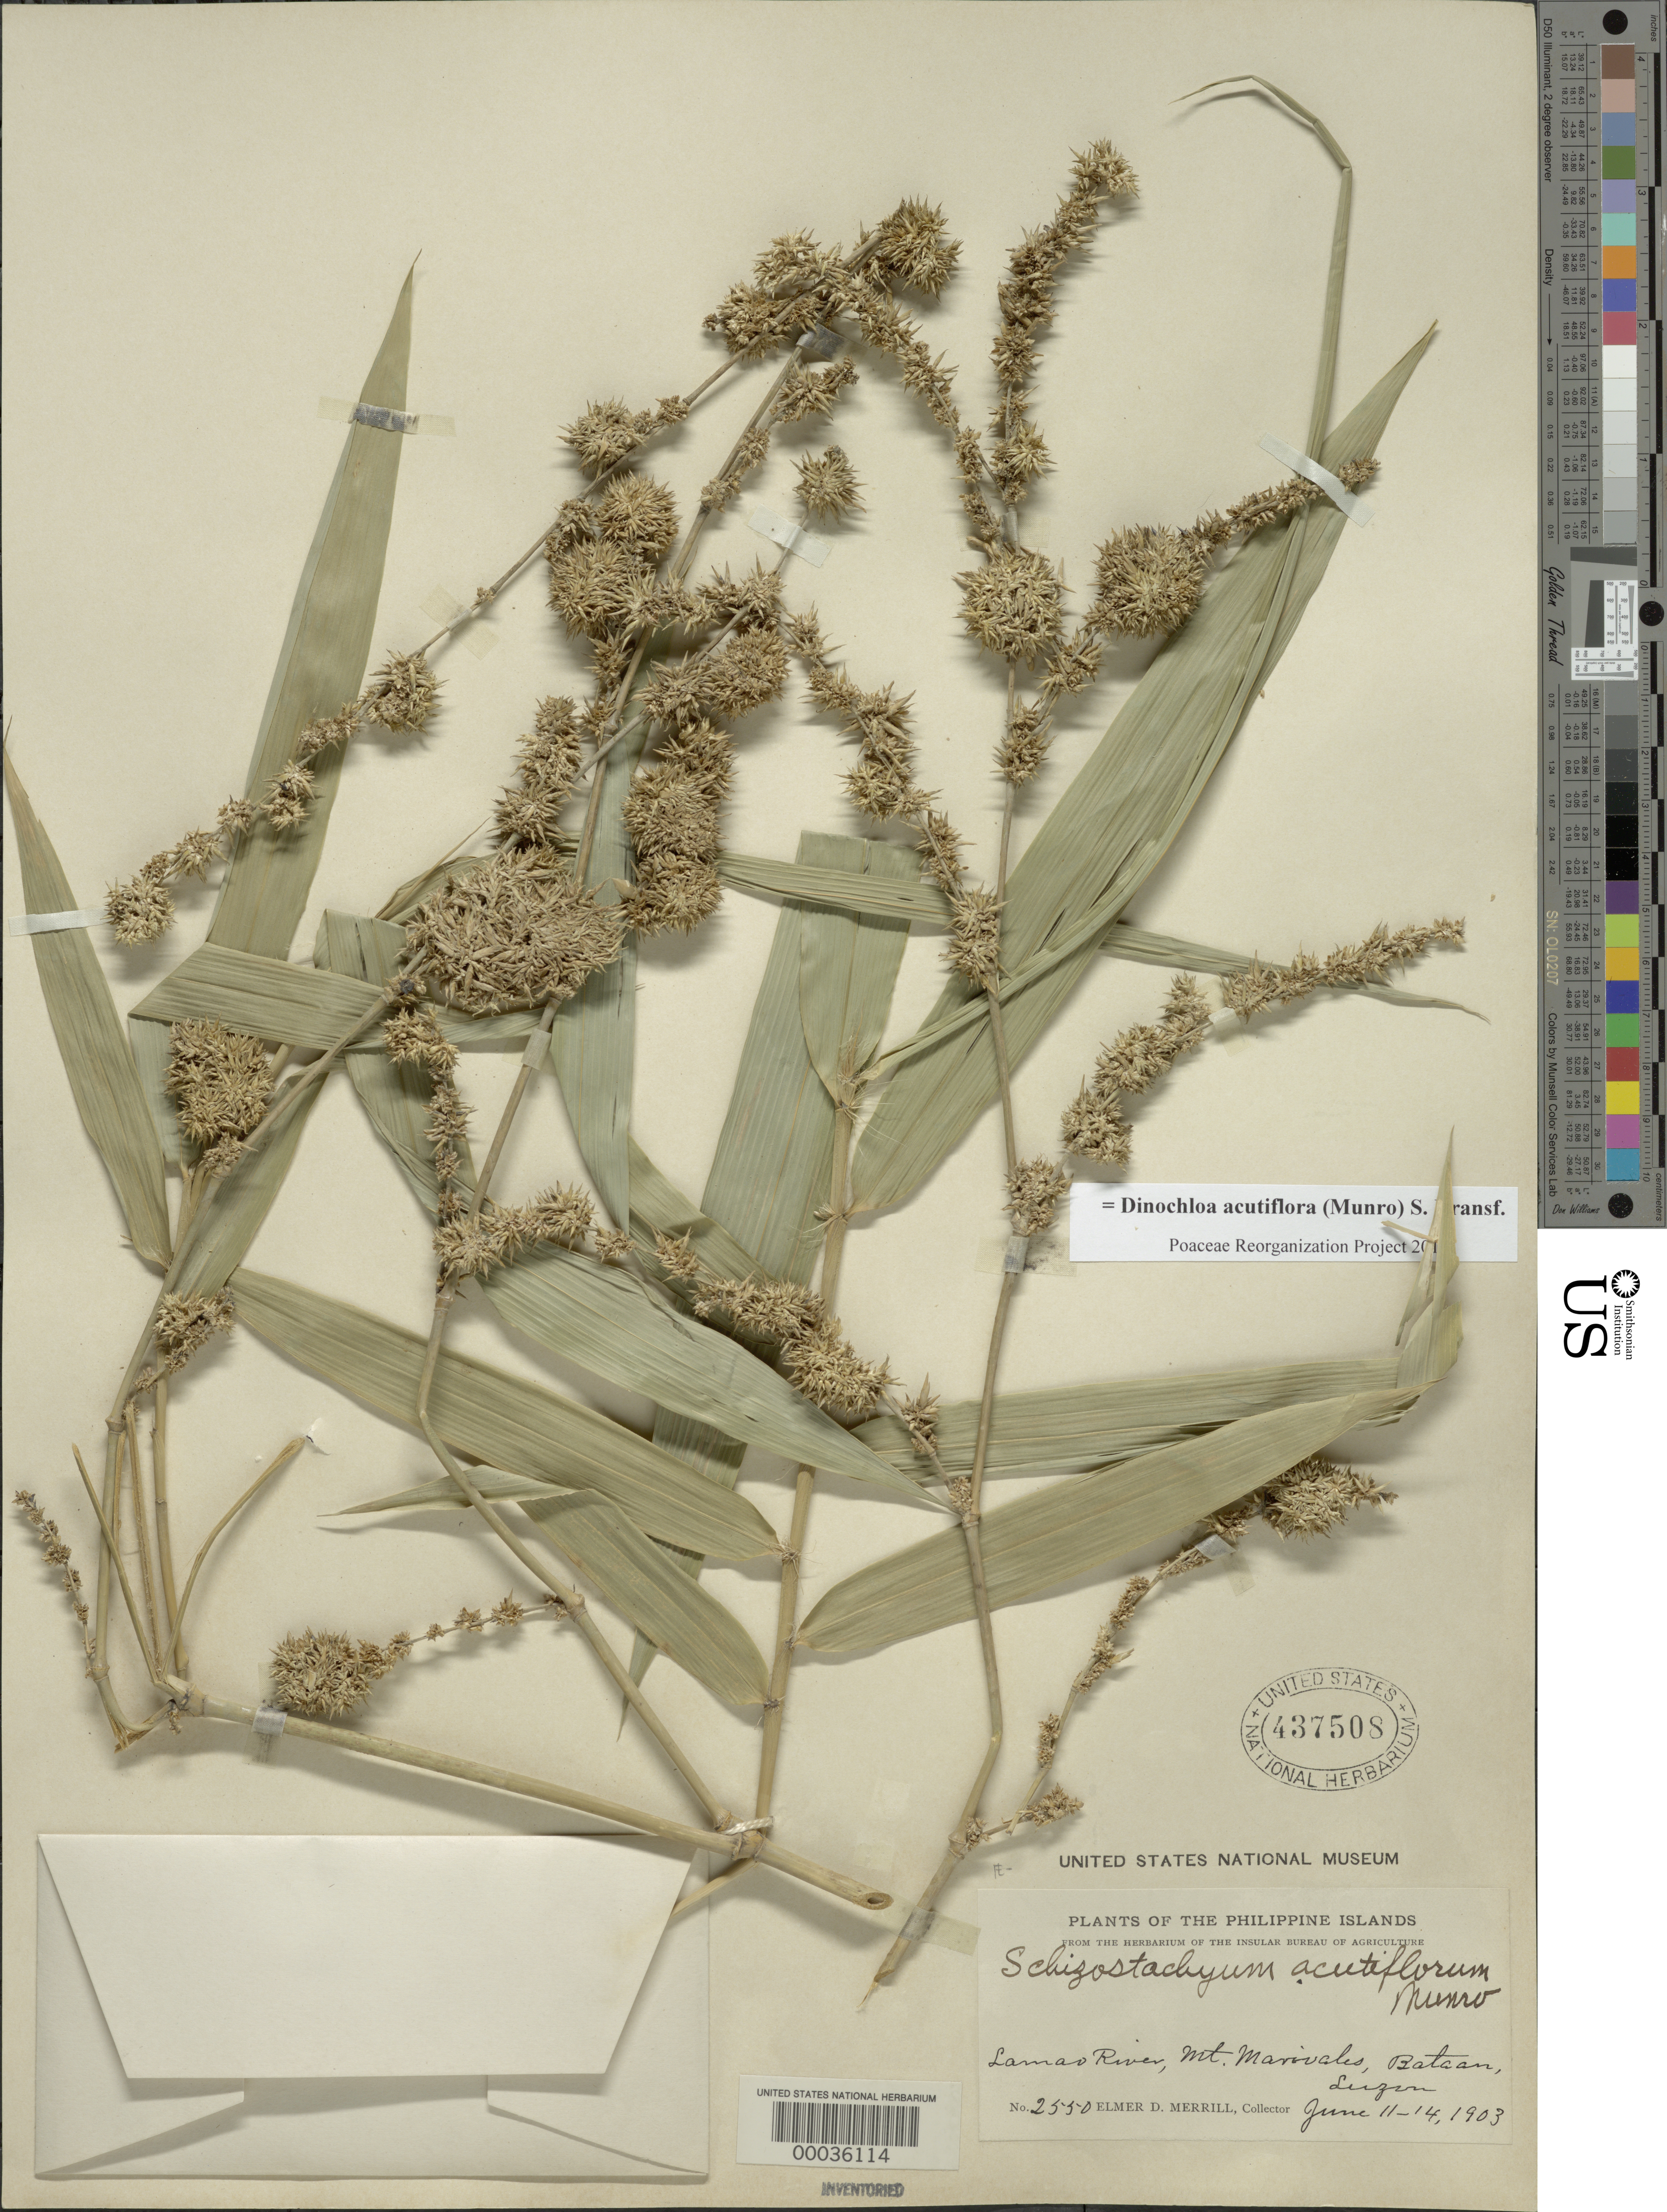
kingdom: Plantae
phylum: Tracheophyta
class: Liliopsida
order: Poales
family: Poaceae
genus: Dinochloa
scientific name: Dinochloa acutiflora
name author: (Munro) Soenarko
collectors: E. D. Merrill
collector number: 2550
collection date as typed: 11 Jun 1903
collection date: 1903-06-11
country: Philippines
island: Luzon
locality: Lamos river, mt. marivales, bataan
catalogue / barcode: US 437508